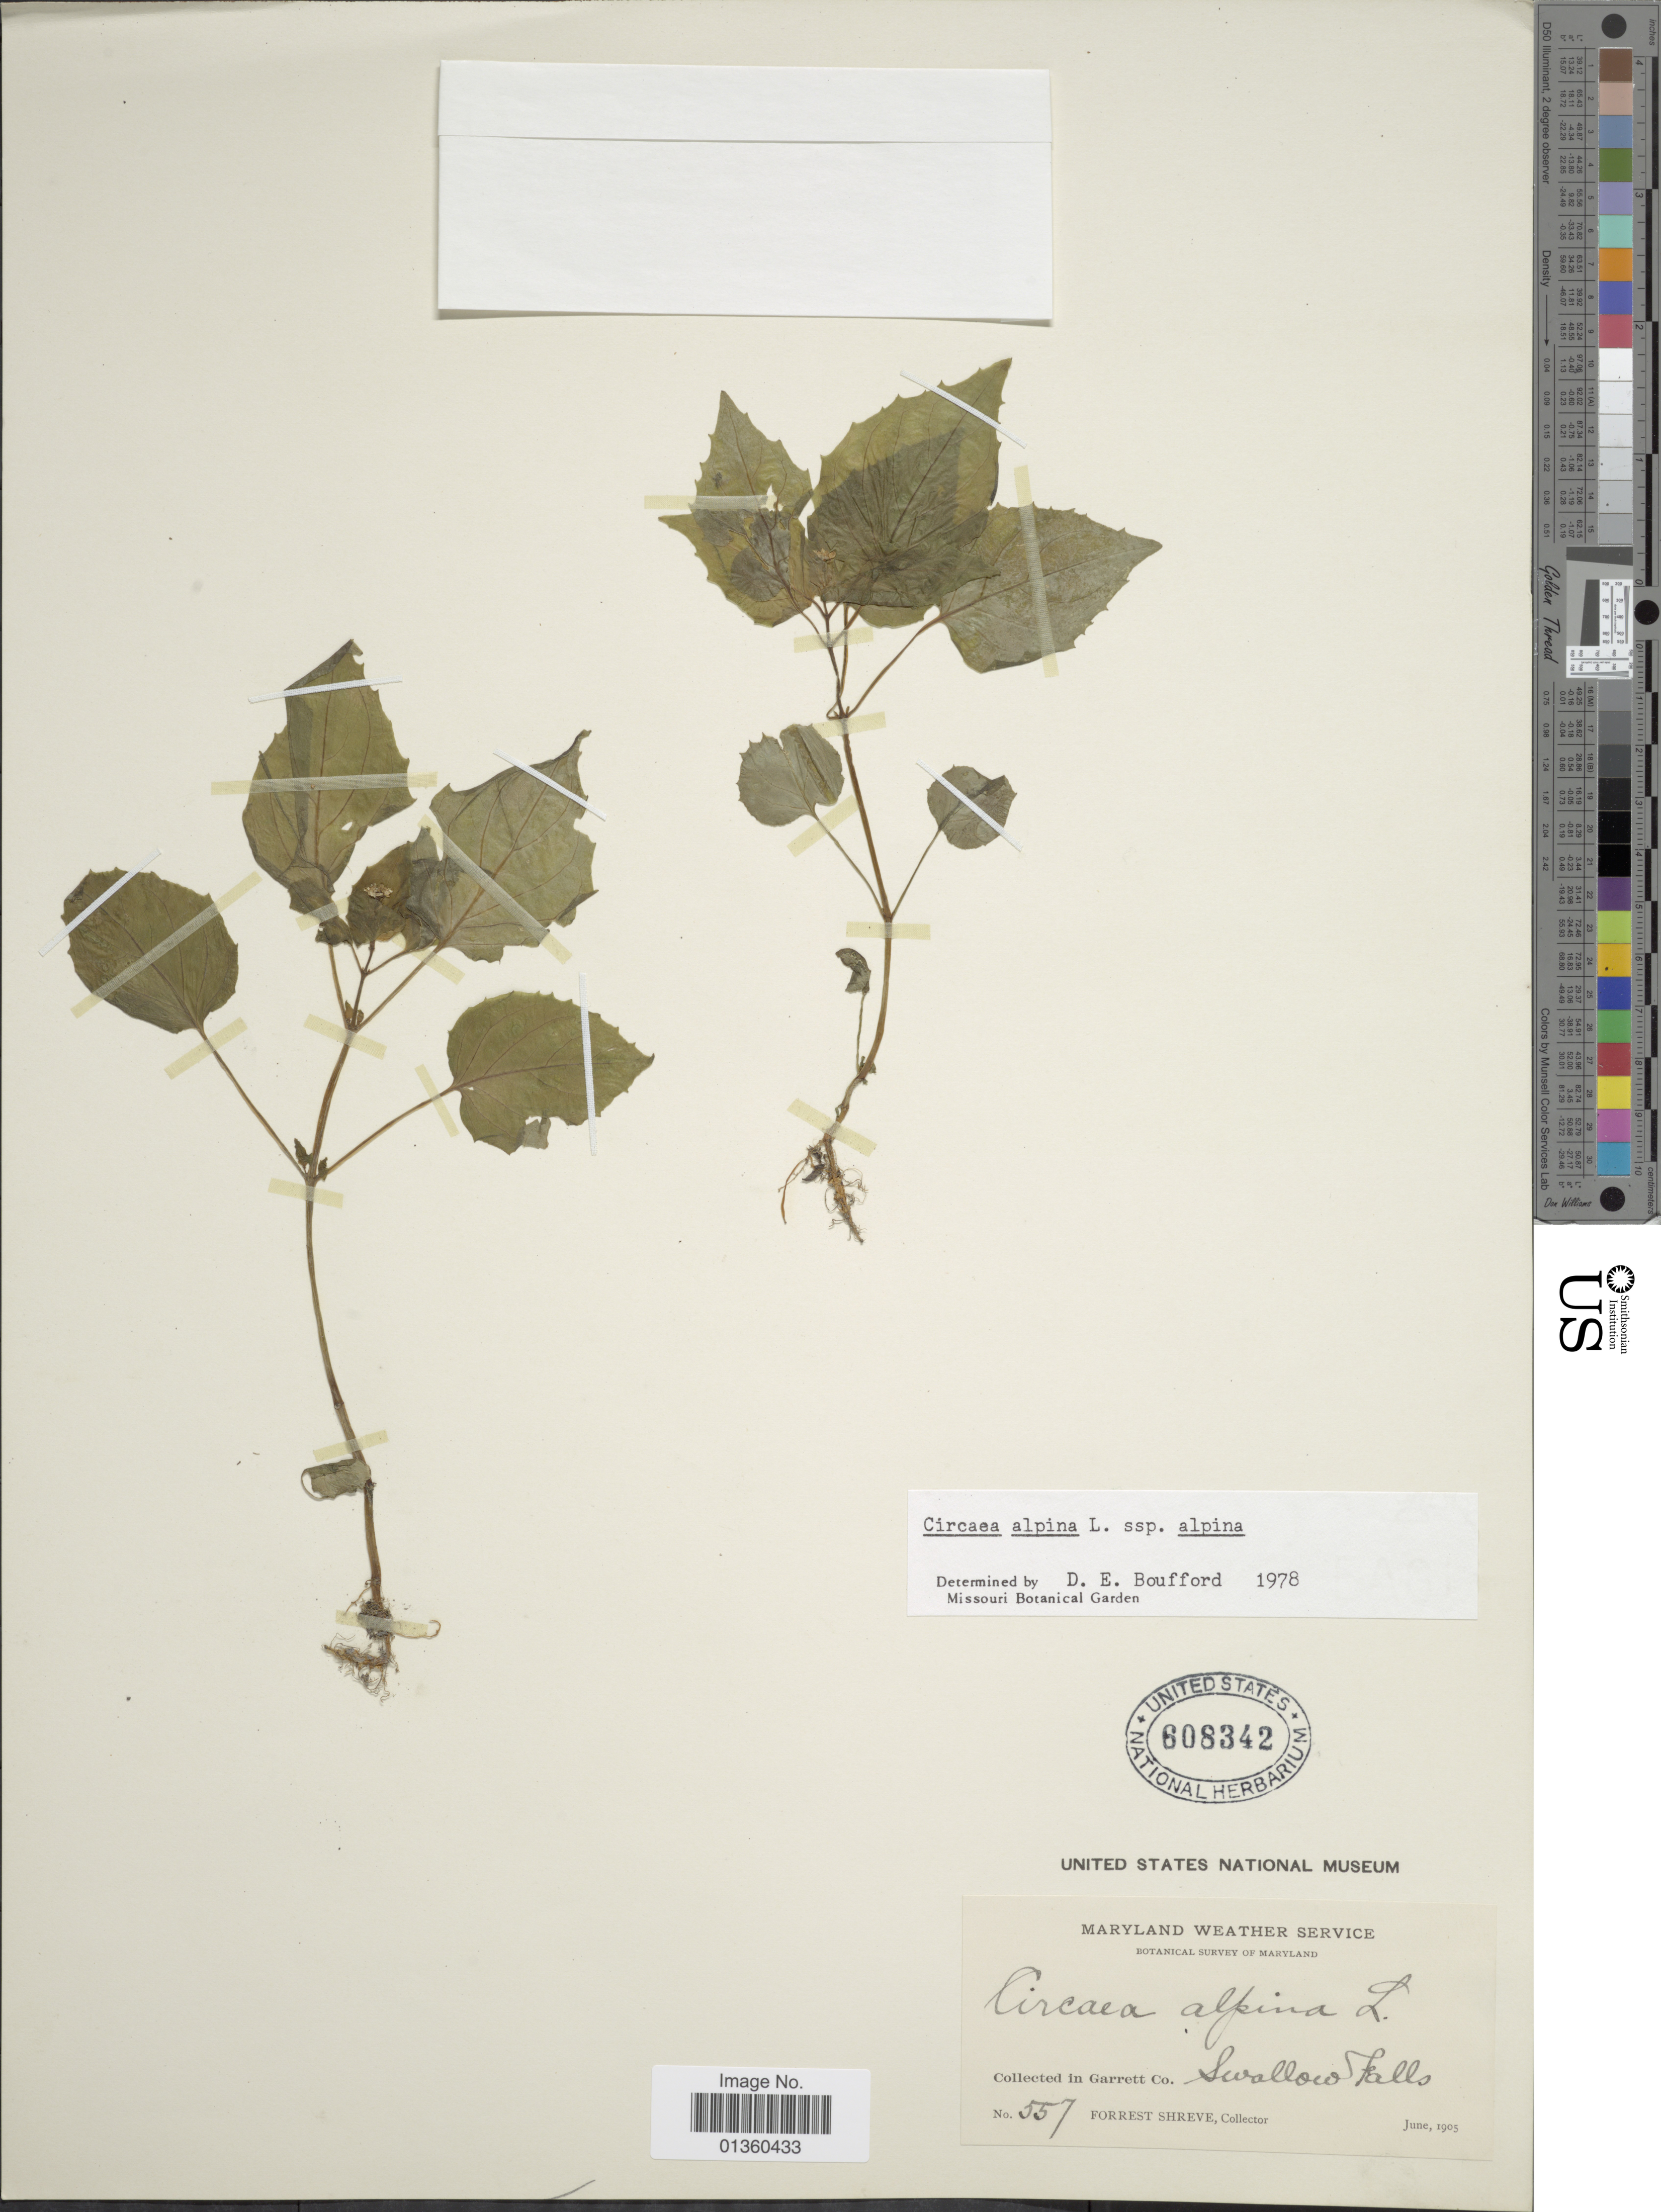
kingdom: Plantae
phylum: Tracheophyta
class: Magnoliopsida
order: Myrtales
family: Onagraceae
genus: Circaea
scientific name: Circaea alpina subsp. alpina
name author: L.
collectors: F. Shreve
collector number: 557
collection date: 1905-06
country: United States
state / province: Maryland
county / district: Garrett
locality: Maryland Weather Service, at Swallow Falls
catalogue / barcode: US 608342